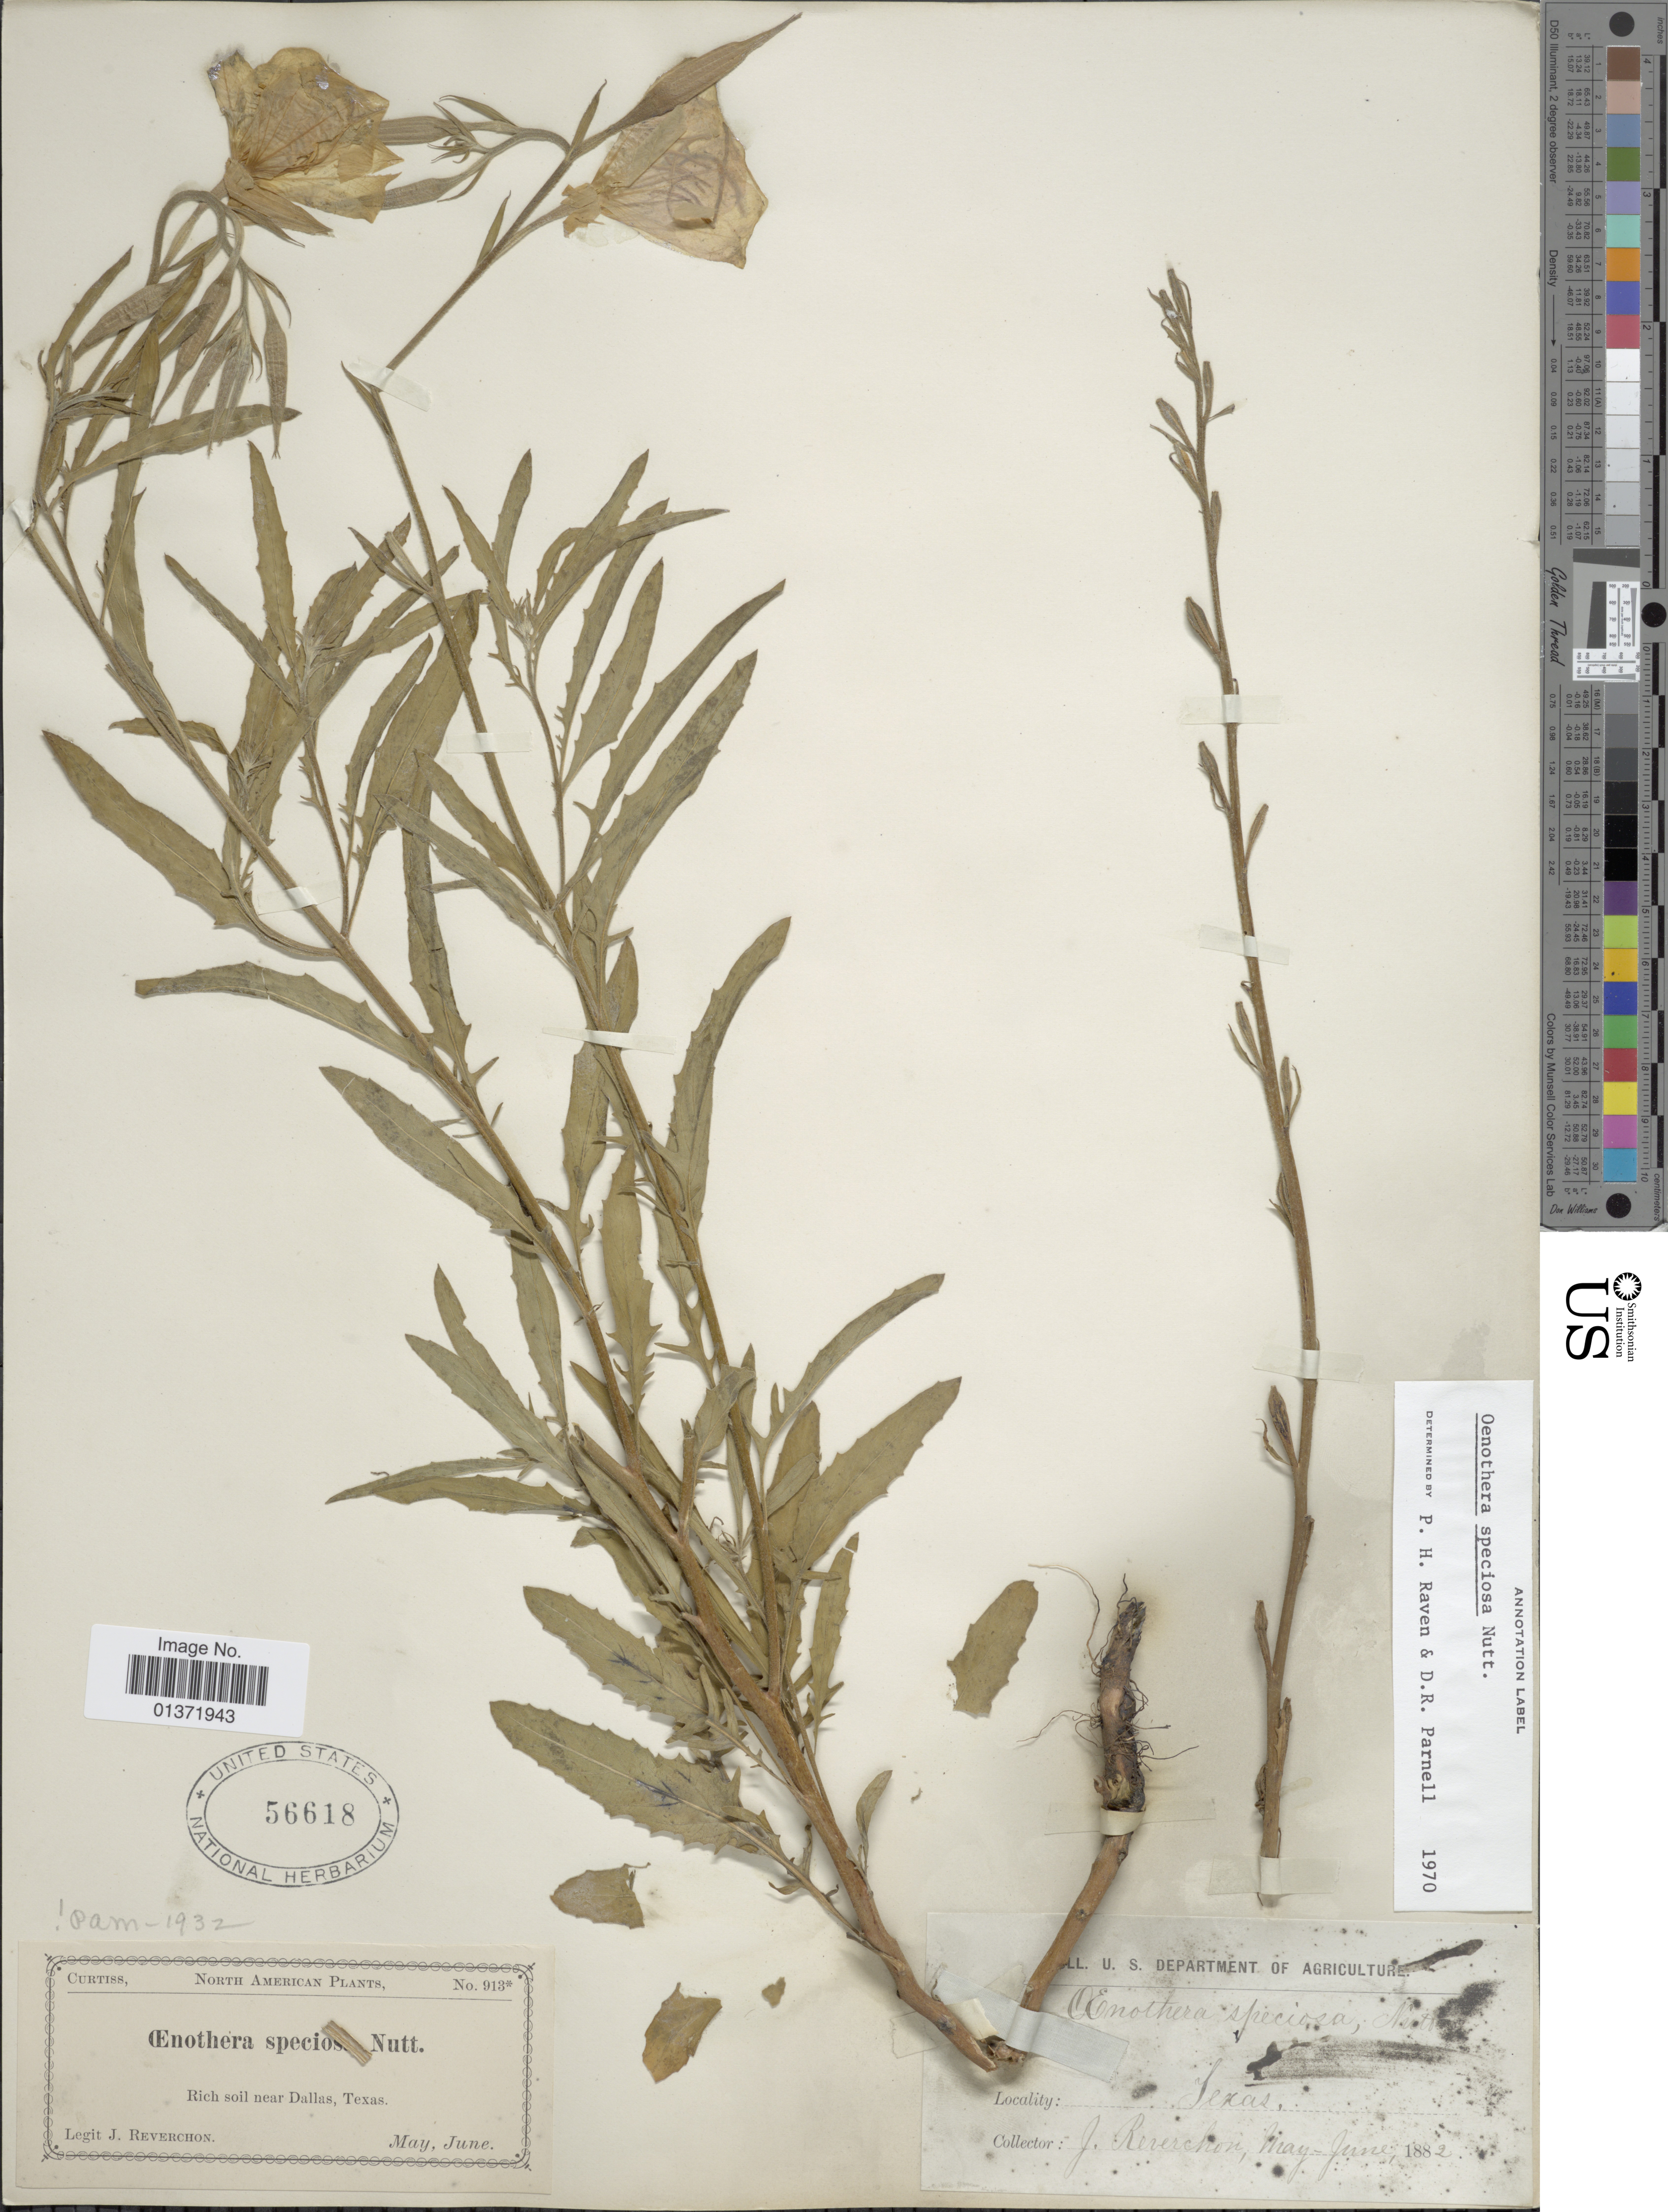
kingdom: Plantae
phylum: Tracheophyta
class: Magnoliopsida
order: Myrtales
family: Onagraceae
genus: Oenothera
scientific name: Oenothera speciosa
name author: Nutt.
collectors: J. Reverchon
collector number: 913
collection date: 1882-05/1882-06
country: United States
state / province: Texas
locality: Near Dallas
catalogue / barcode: US 56618